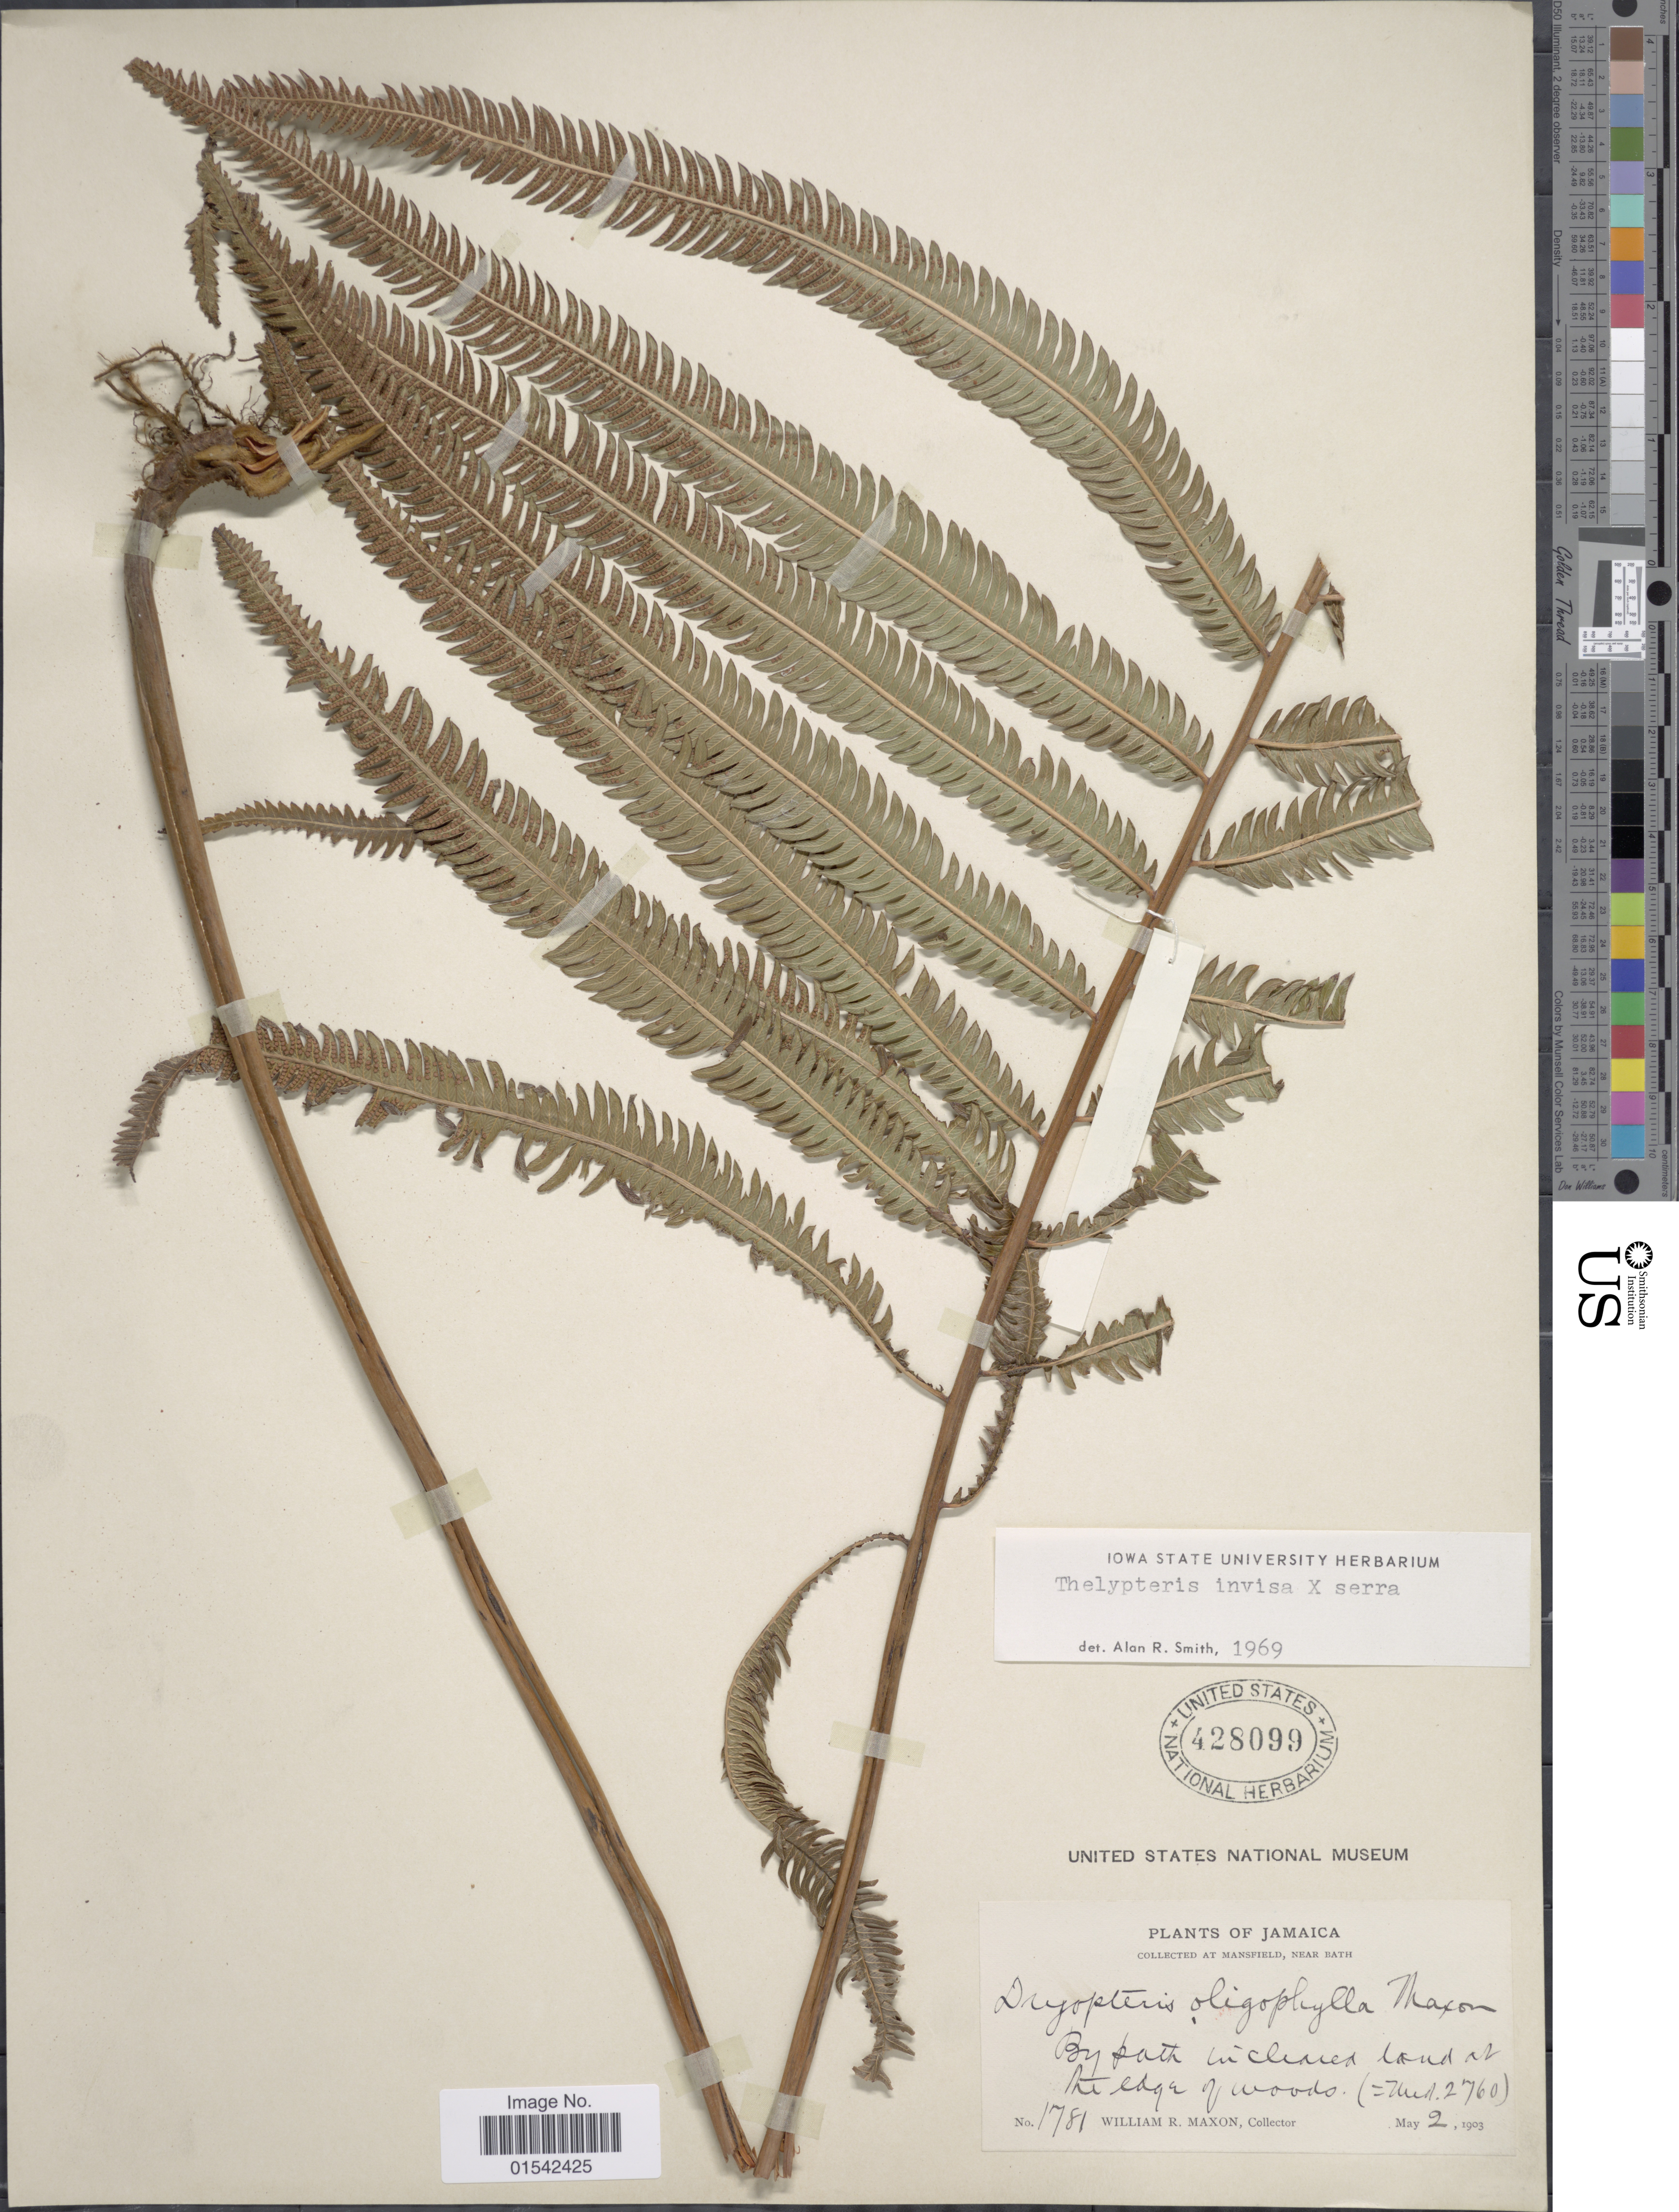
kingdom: Plantae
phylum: Tracheophyta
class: Polypodiopsida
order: Polypodiales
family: Thelypteridaceae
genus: Cyclosorus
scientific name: x C. serra (Sw.) Farw.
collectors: W. R. Maxon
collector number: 1781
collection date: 1903-05-02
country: Jamaica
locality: At Mansfield, near Bath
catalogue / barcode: US 428099